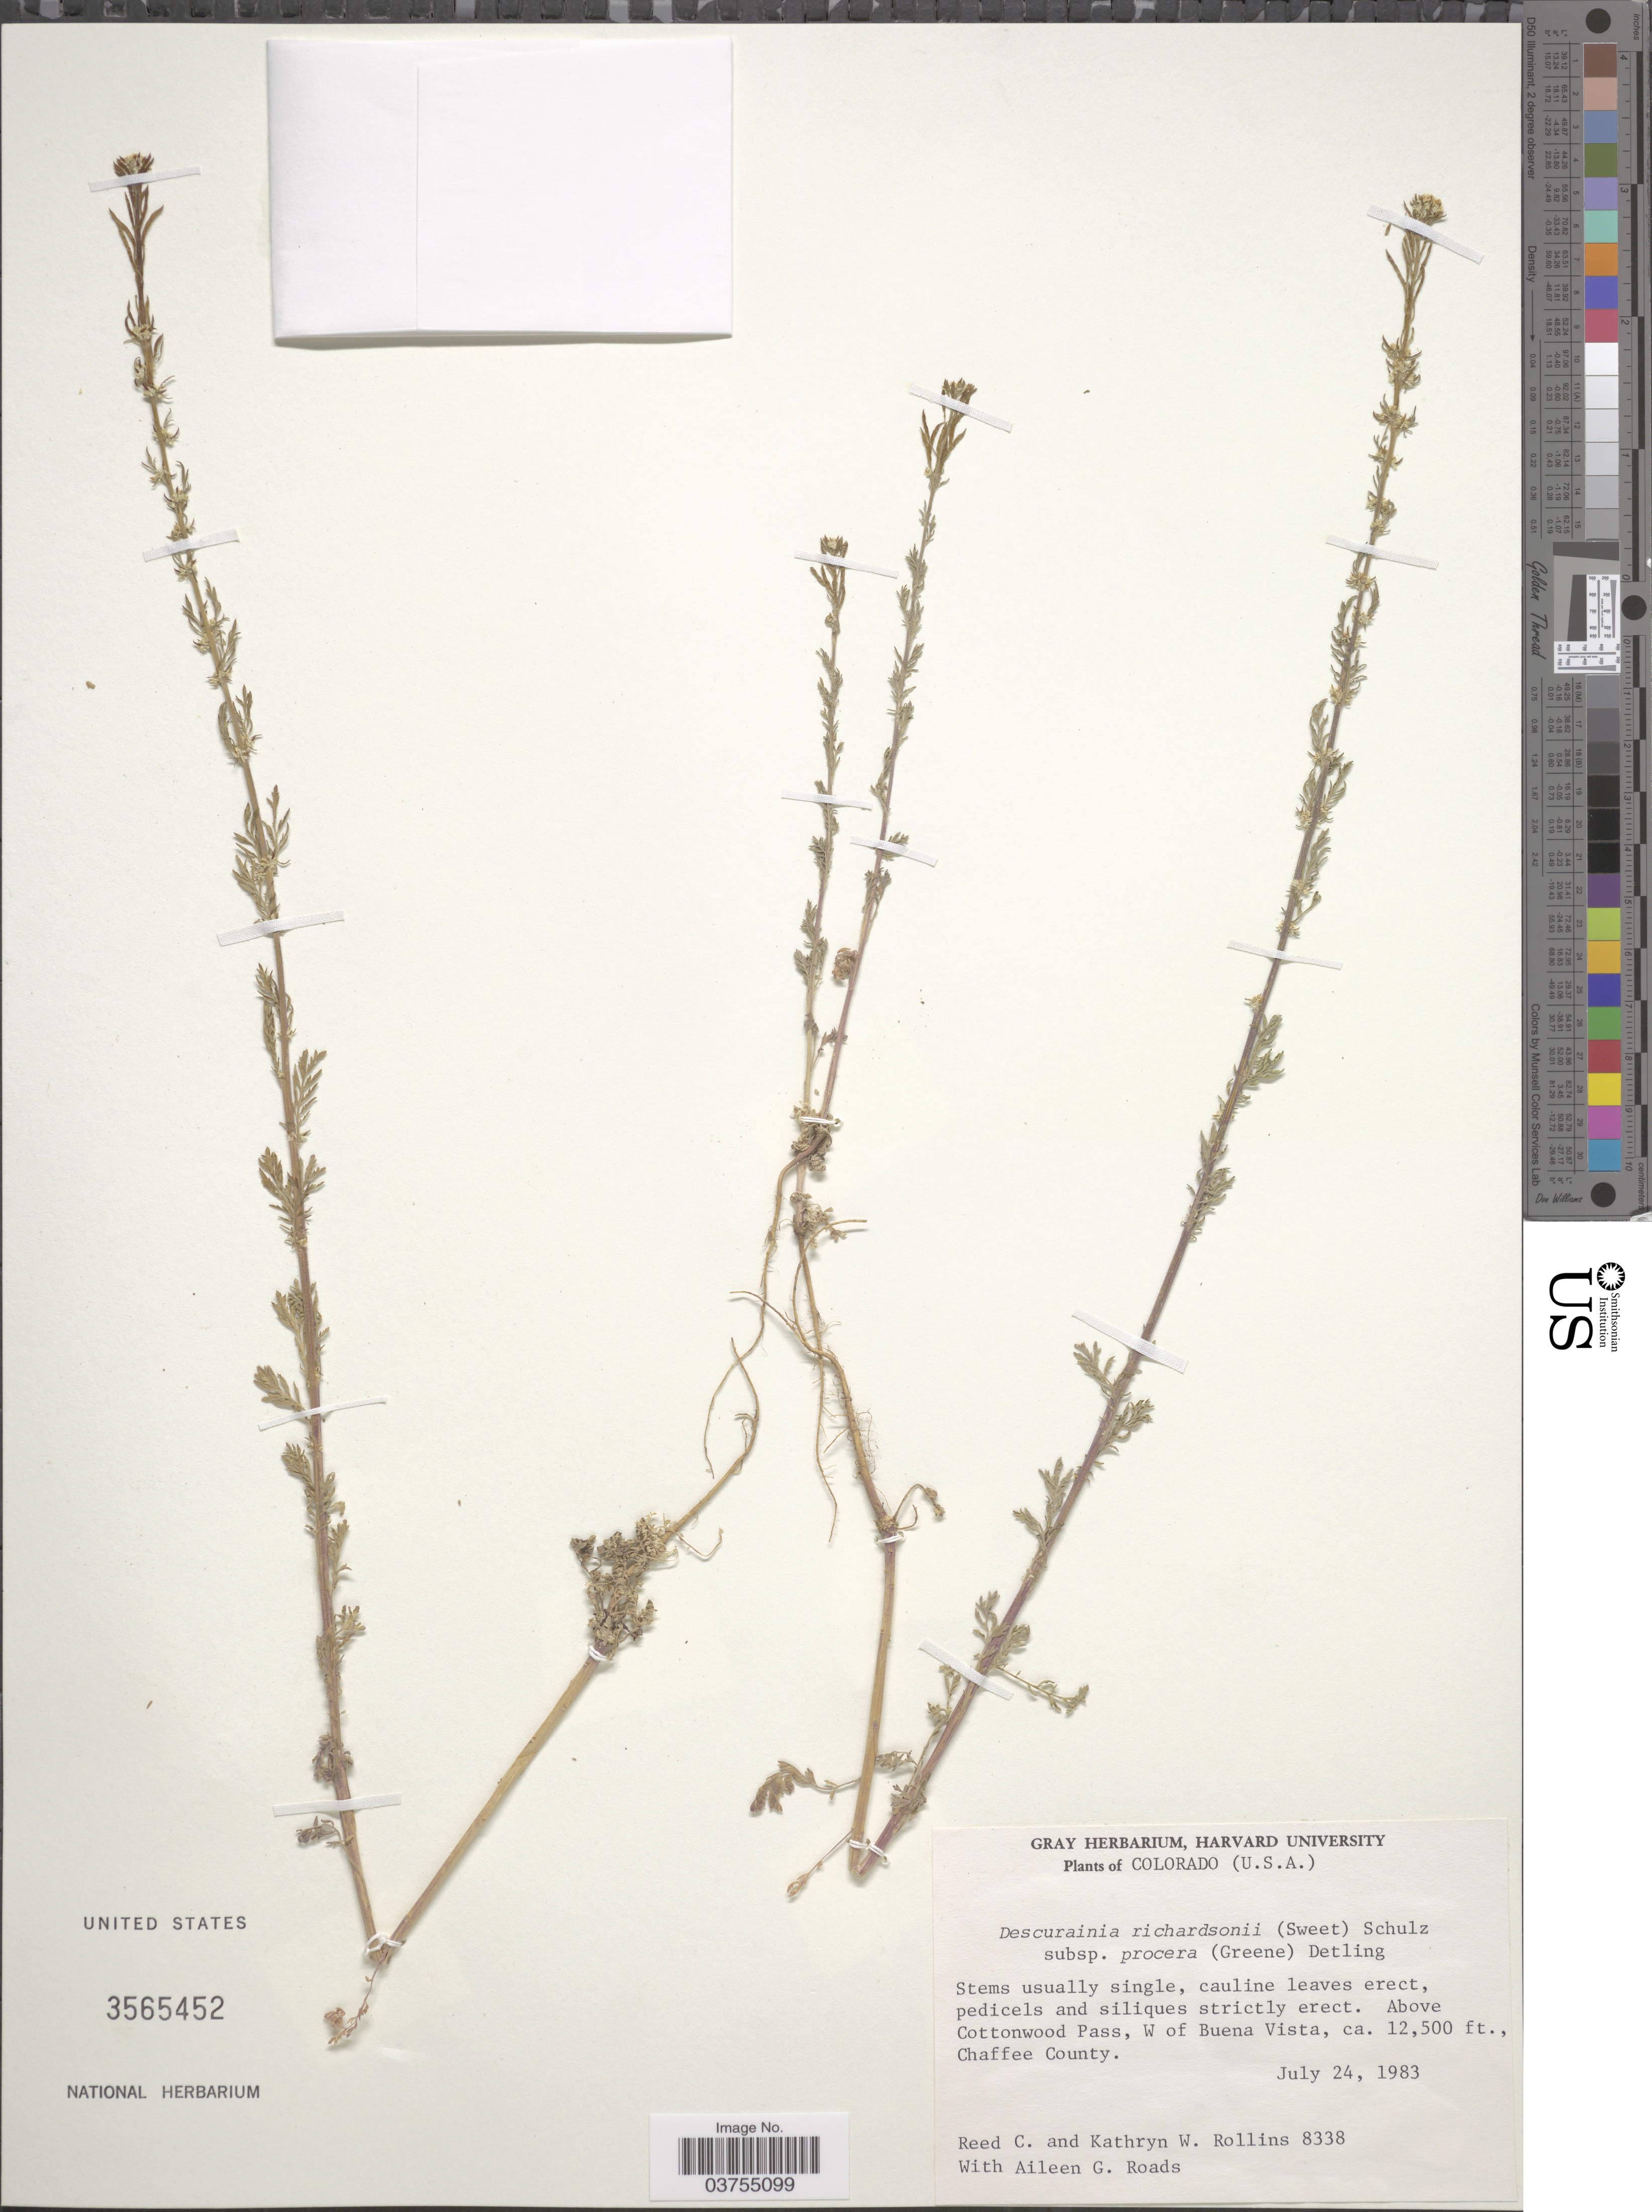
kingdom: Plantae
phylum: Tracheophyta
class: Magnoliopsida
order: Brassicales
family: Brassicaceae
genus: Descurainia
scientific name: Descurainia richardsonii subsp. procera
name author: (Greene) Detling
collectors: R. C. Rollins, K. W. Rollins & A. Roads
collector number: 8338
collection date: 1983-07-24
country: United States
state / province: Colorado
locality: Above Cottonwood Pass, W of Buena Vista, Chaffee County.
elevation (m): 3810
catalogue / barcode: US 3565452